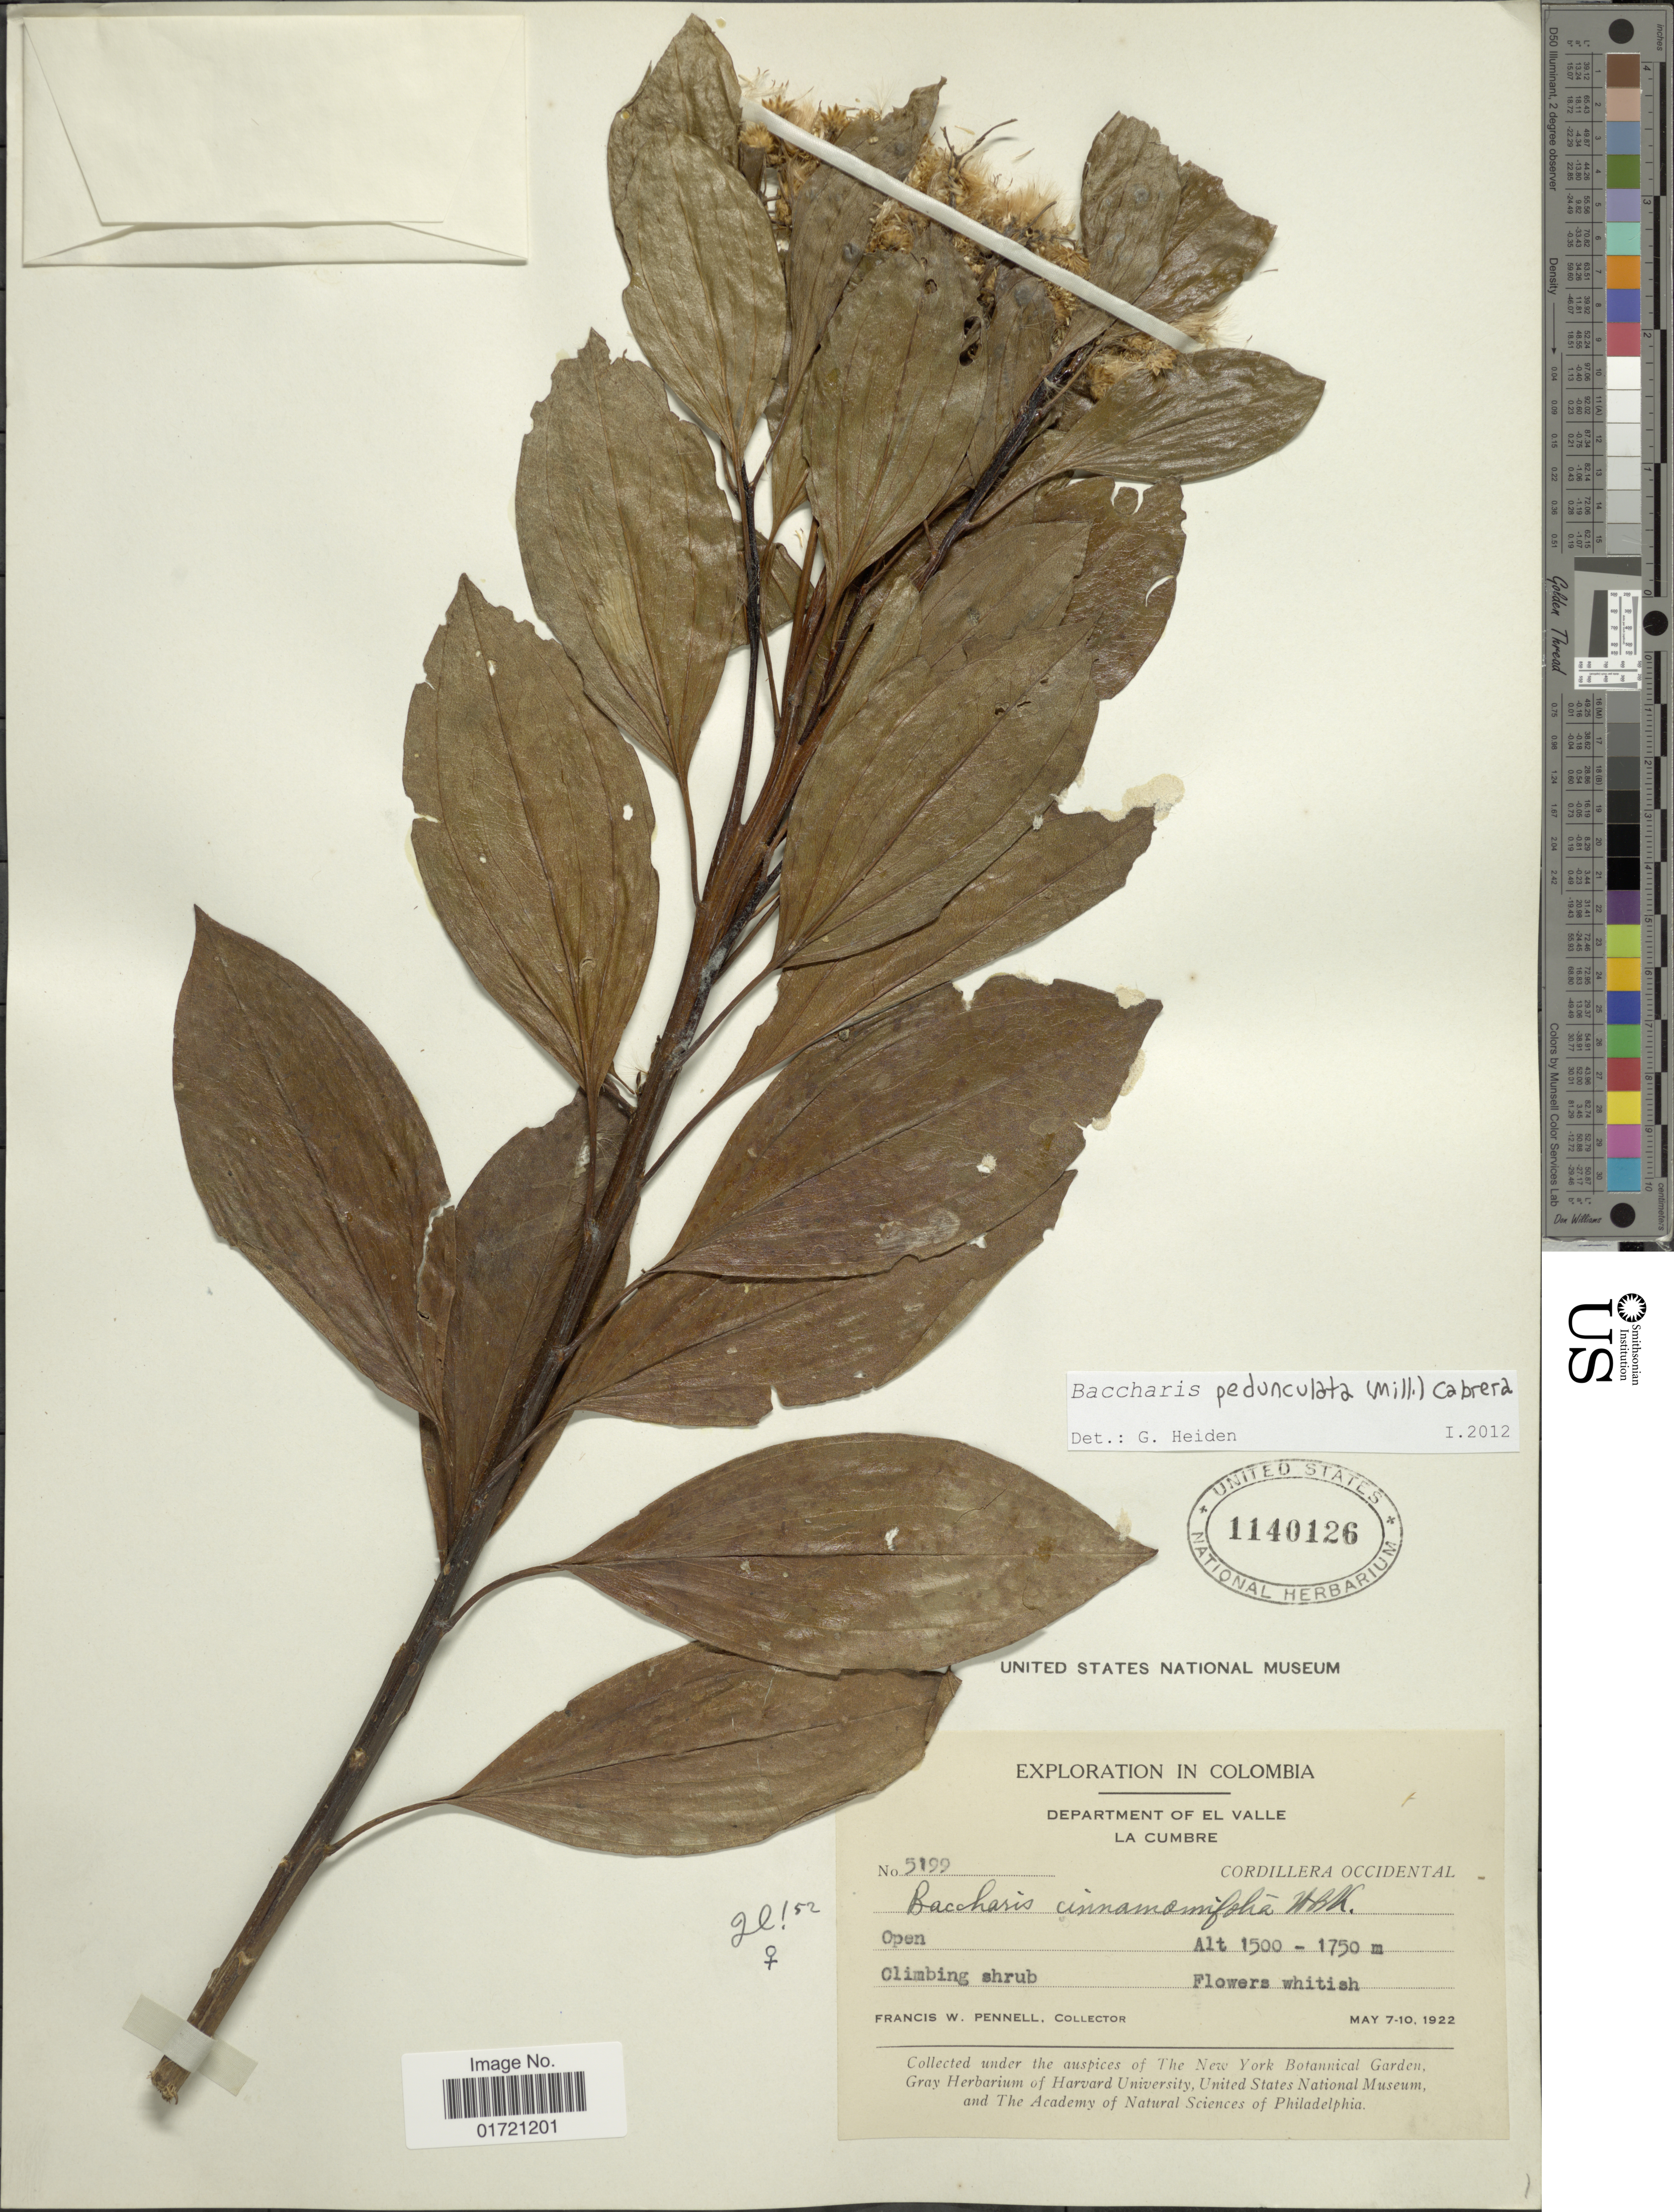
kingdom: Plantae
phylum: Tracheophyta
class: Magnoliopsida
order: Asterales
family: Asteraceae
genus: Baccharis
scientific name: Baccharis pedunculata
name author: (Mill.) Cabrera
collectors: F. W. Pennell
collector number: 5199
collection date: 1922-05-07/1922-05-10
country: Colombia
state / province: Valle del Cauca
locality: Department of El Valle. La Cumbre. Cordillera Occidental. Open. Climbing shrub.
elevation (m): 1500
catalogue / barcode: US 1140126